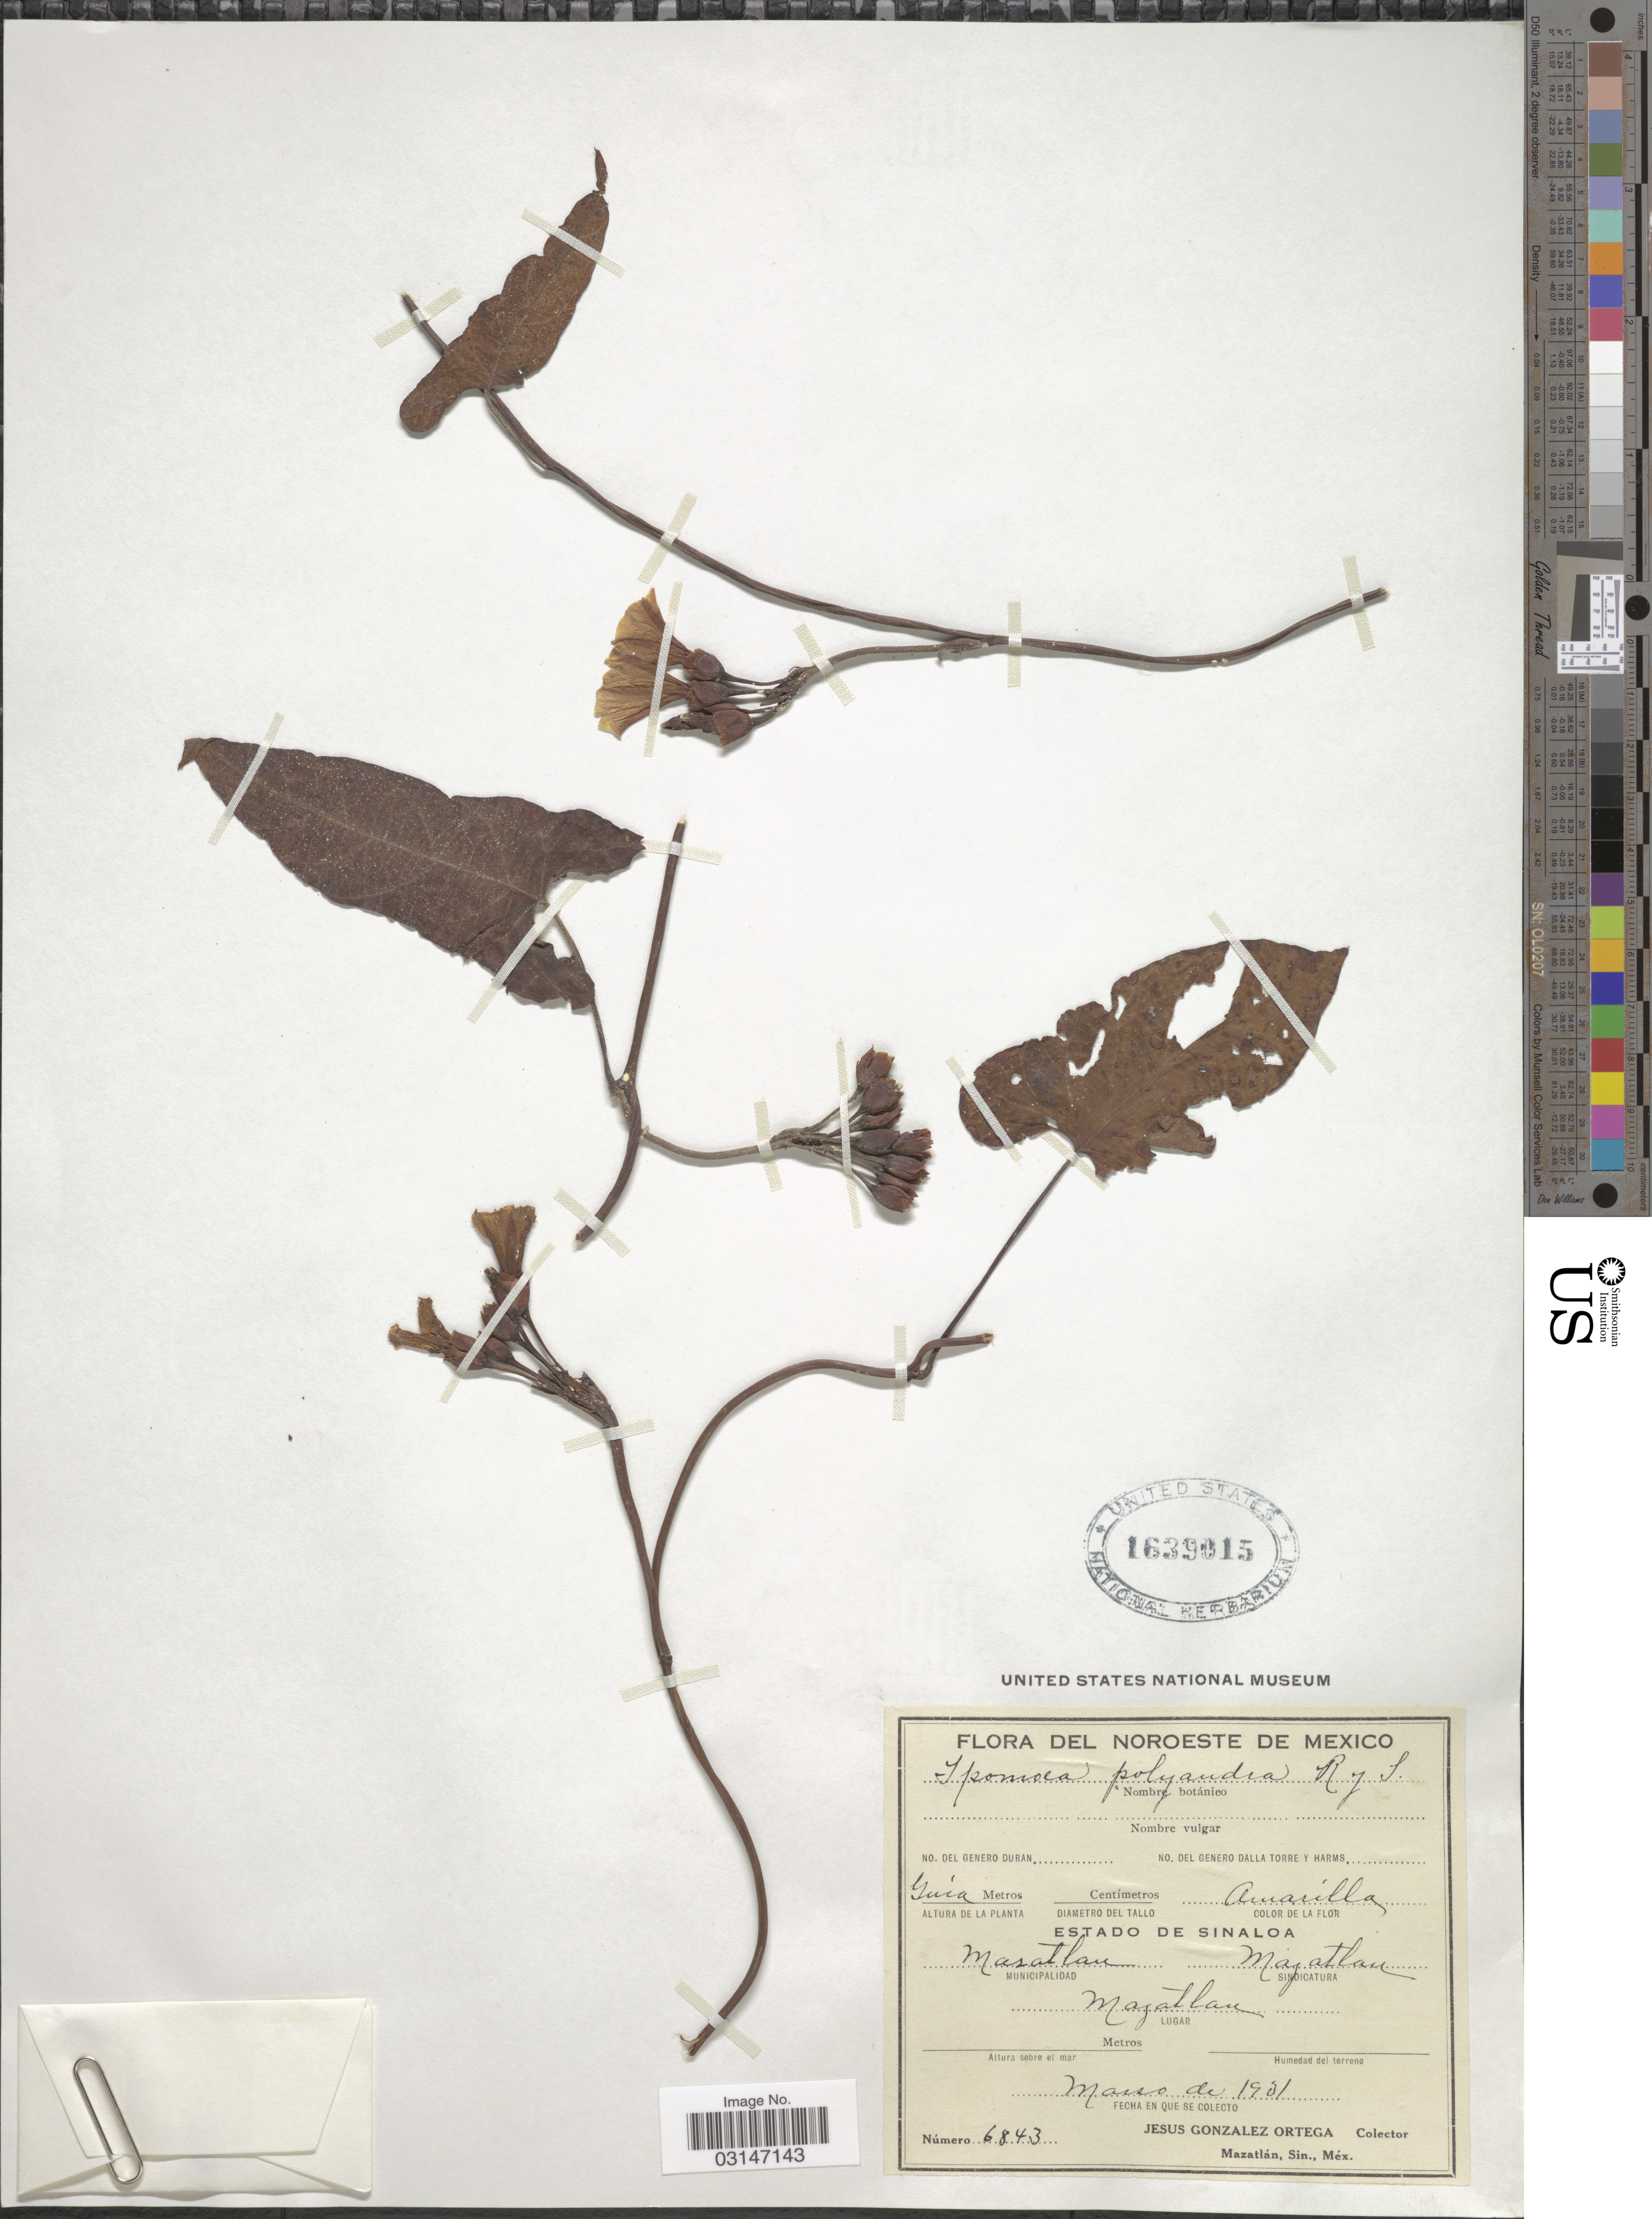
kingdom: Plantae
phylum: Tracheophyta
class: Magnoliopsida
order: Solanales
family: Convolvulaceae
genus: Camonea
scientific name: Camonea umbellata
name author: (L.) A. R. Simões & Staples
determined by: Strong, Mark T., (BOT), Smithsonian Institution - National Museum of Natural History (UNITED STATES)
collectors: J. Ortega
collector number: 6843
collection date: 1931-03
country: Mexico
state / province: Sinaloa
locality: Del Noroeste De Mexico, Mazatlan.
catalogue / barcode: US 1639015